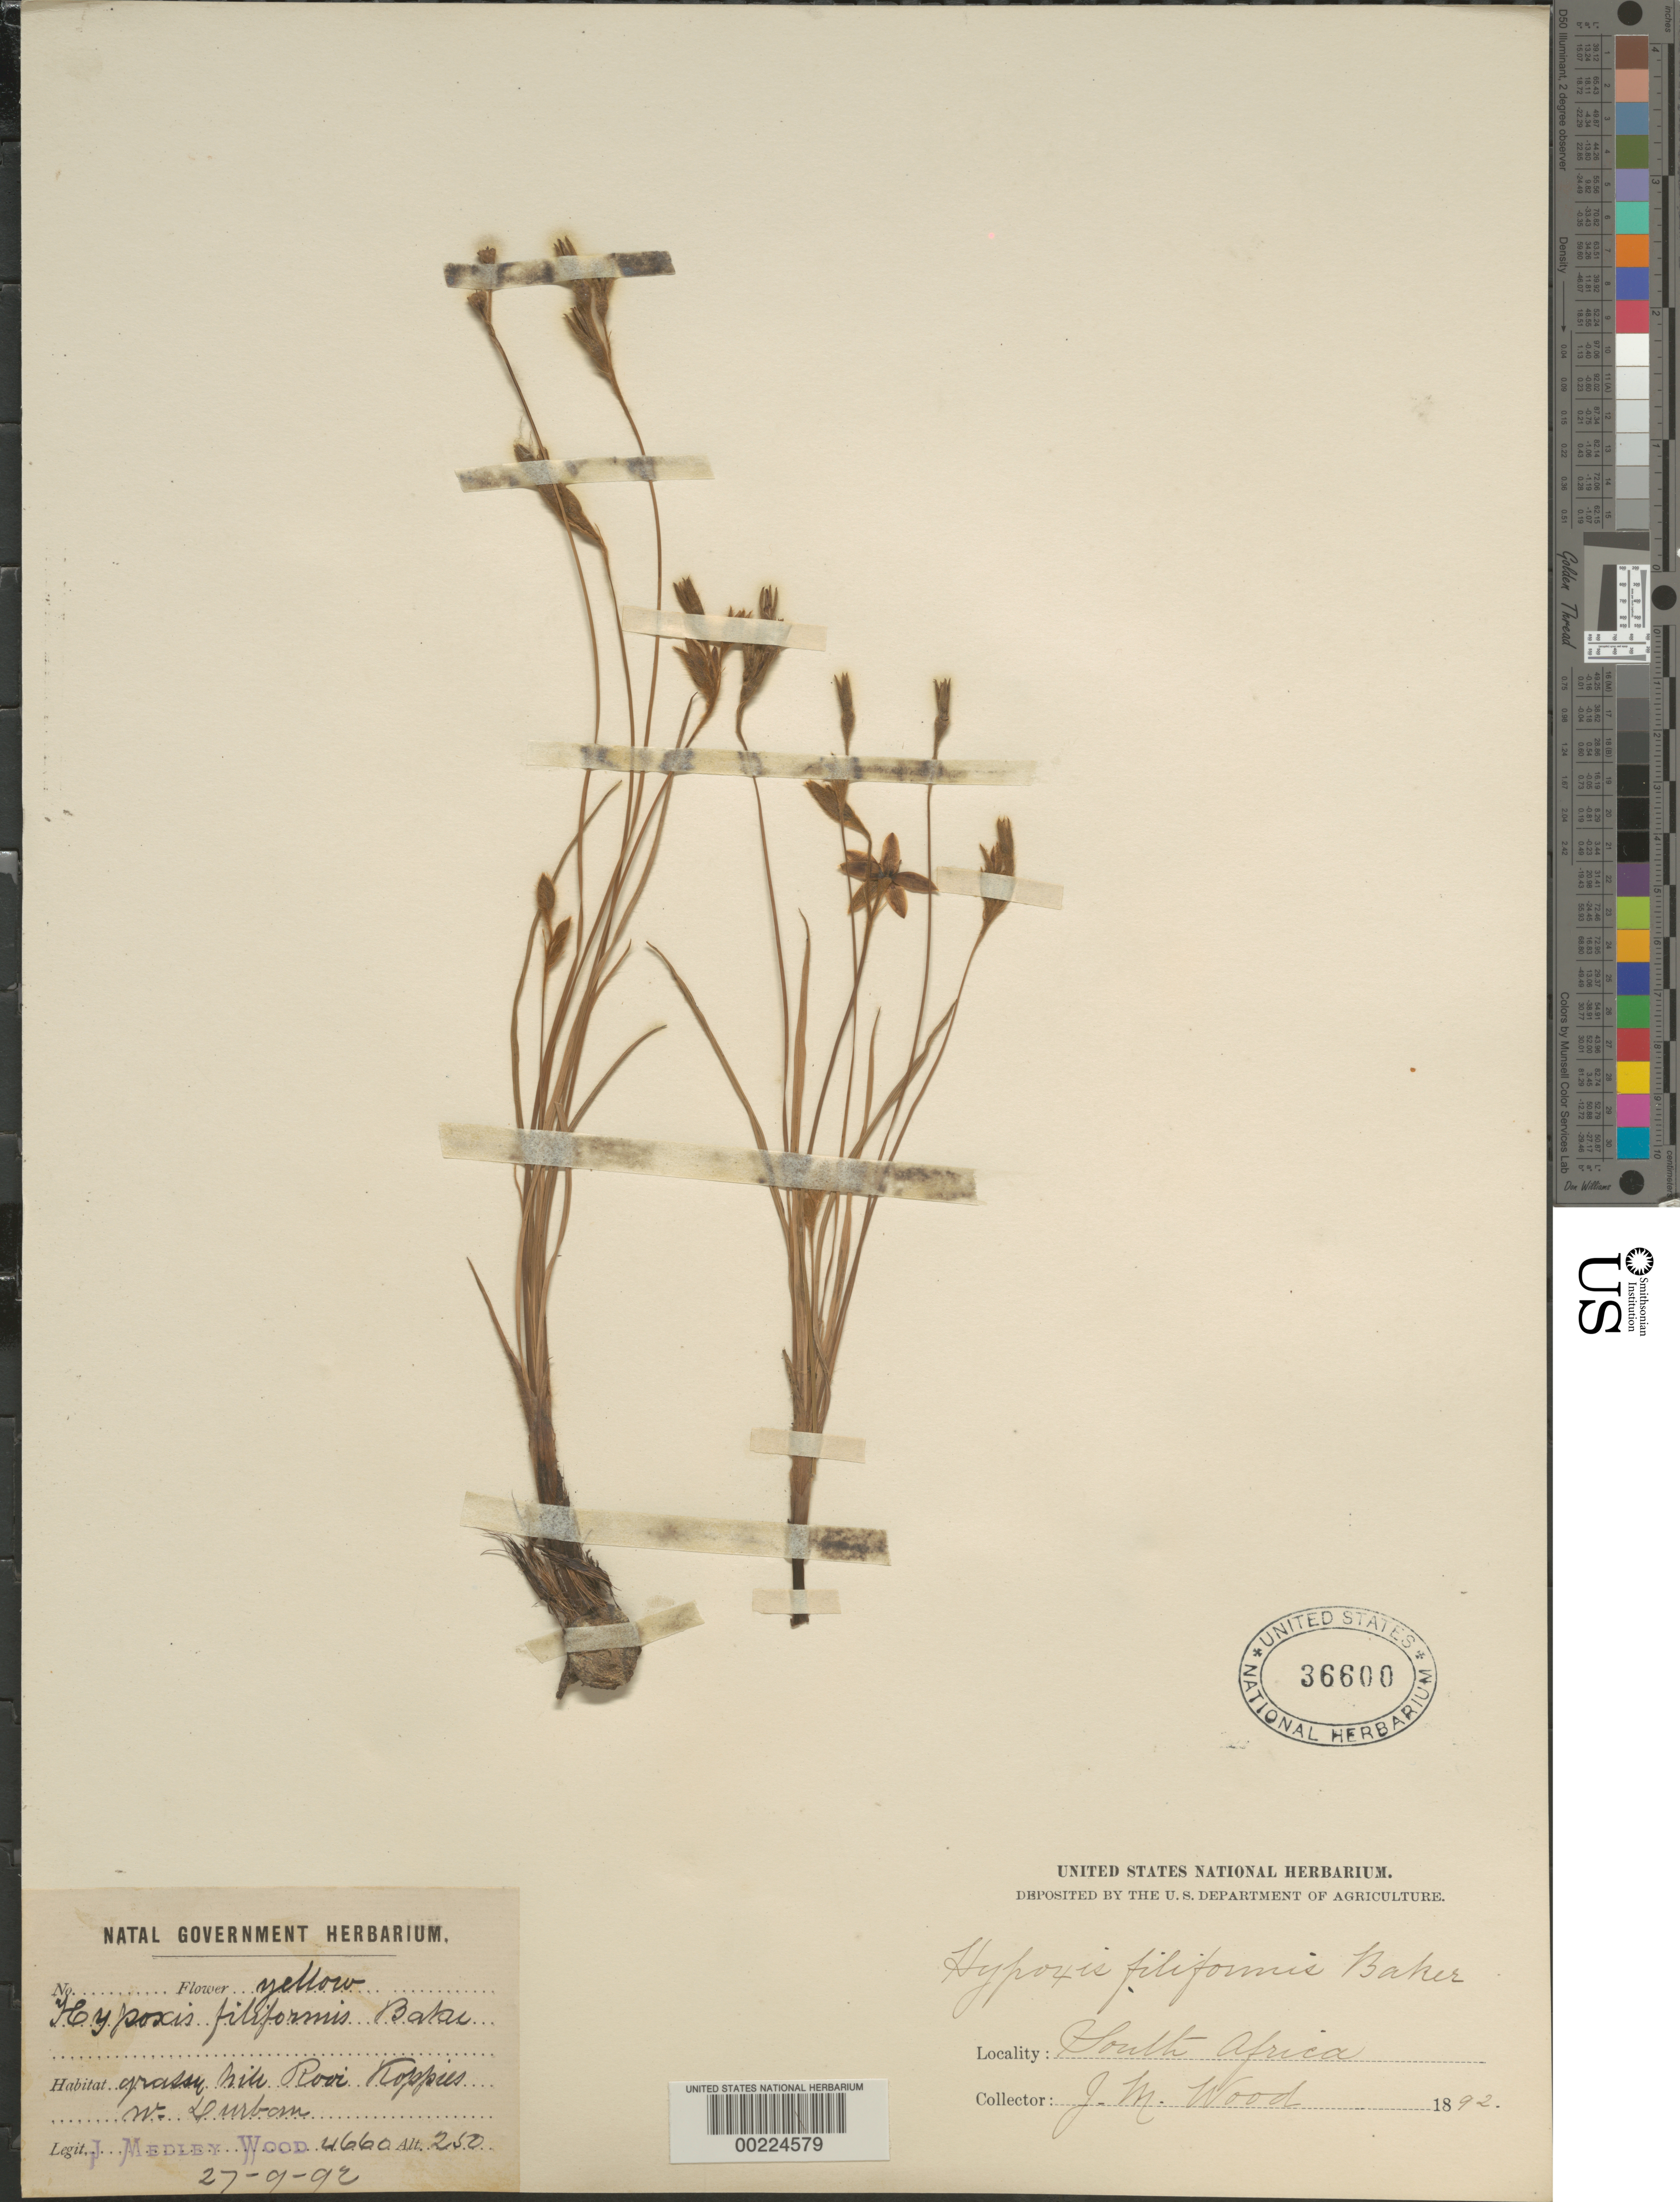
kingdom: Plantae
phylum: Tracheophyta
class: Liliopsida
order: Asparagales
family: Hypoxidaceae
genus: Hypoxis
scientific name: Hypoxis filiformis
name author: Baker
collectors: J. M. Wood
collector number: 4660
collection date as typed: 27 Sep 1892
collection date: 1892-09-27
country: South Africa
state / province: KwaZulu-Natal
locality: W. durban, roor koppies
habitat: Grassy hill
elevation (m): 76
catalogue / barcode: US 36600